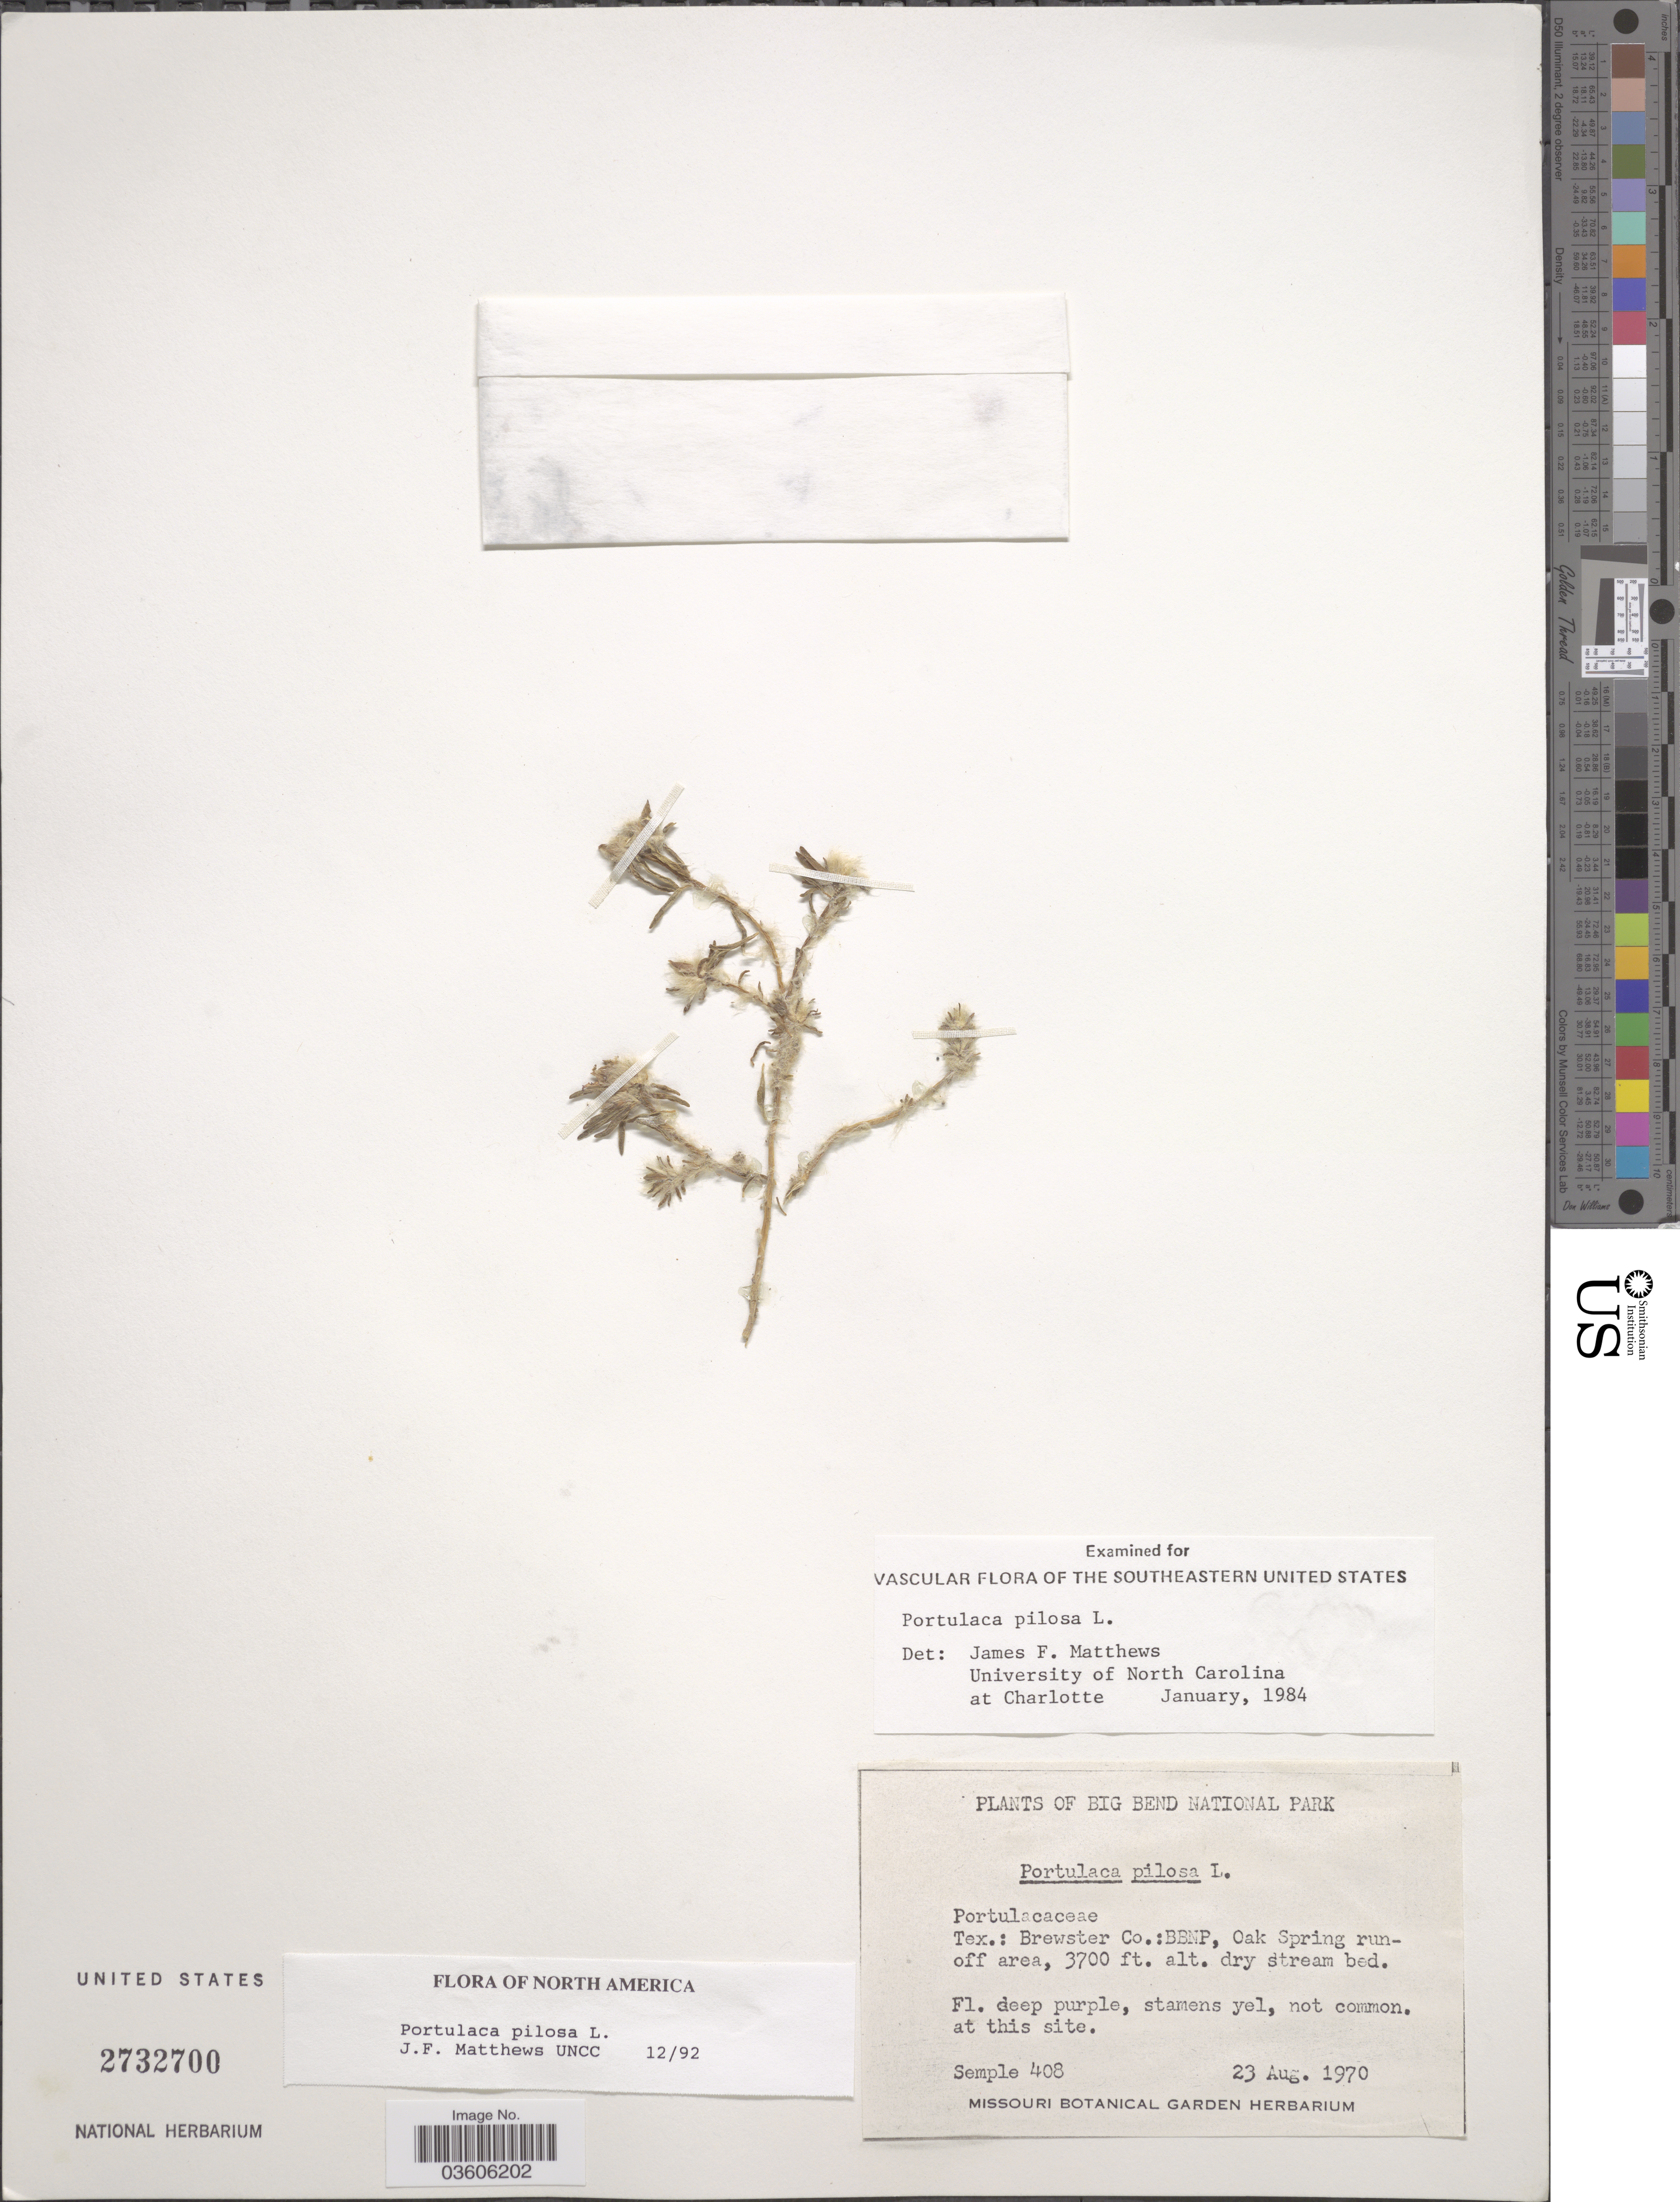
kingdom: Plantae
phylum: Tracheophyta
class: Magnoliopsida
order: Caryophyllales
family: Portulacaceae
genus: Portulaca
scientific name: Portulaca pilosa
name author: L.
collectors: Semple, --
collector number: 408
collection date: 1970-08-23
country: United States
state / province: Texas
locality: Big Bend National Park. Brewster Co.: BBNP, Oak Spring runoff area.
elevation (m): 1128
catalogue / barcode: US 2732700